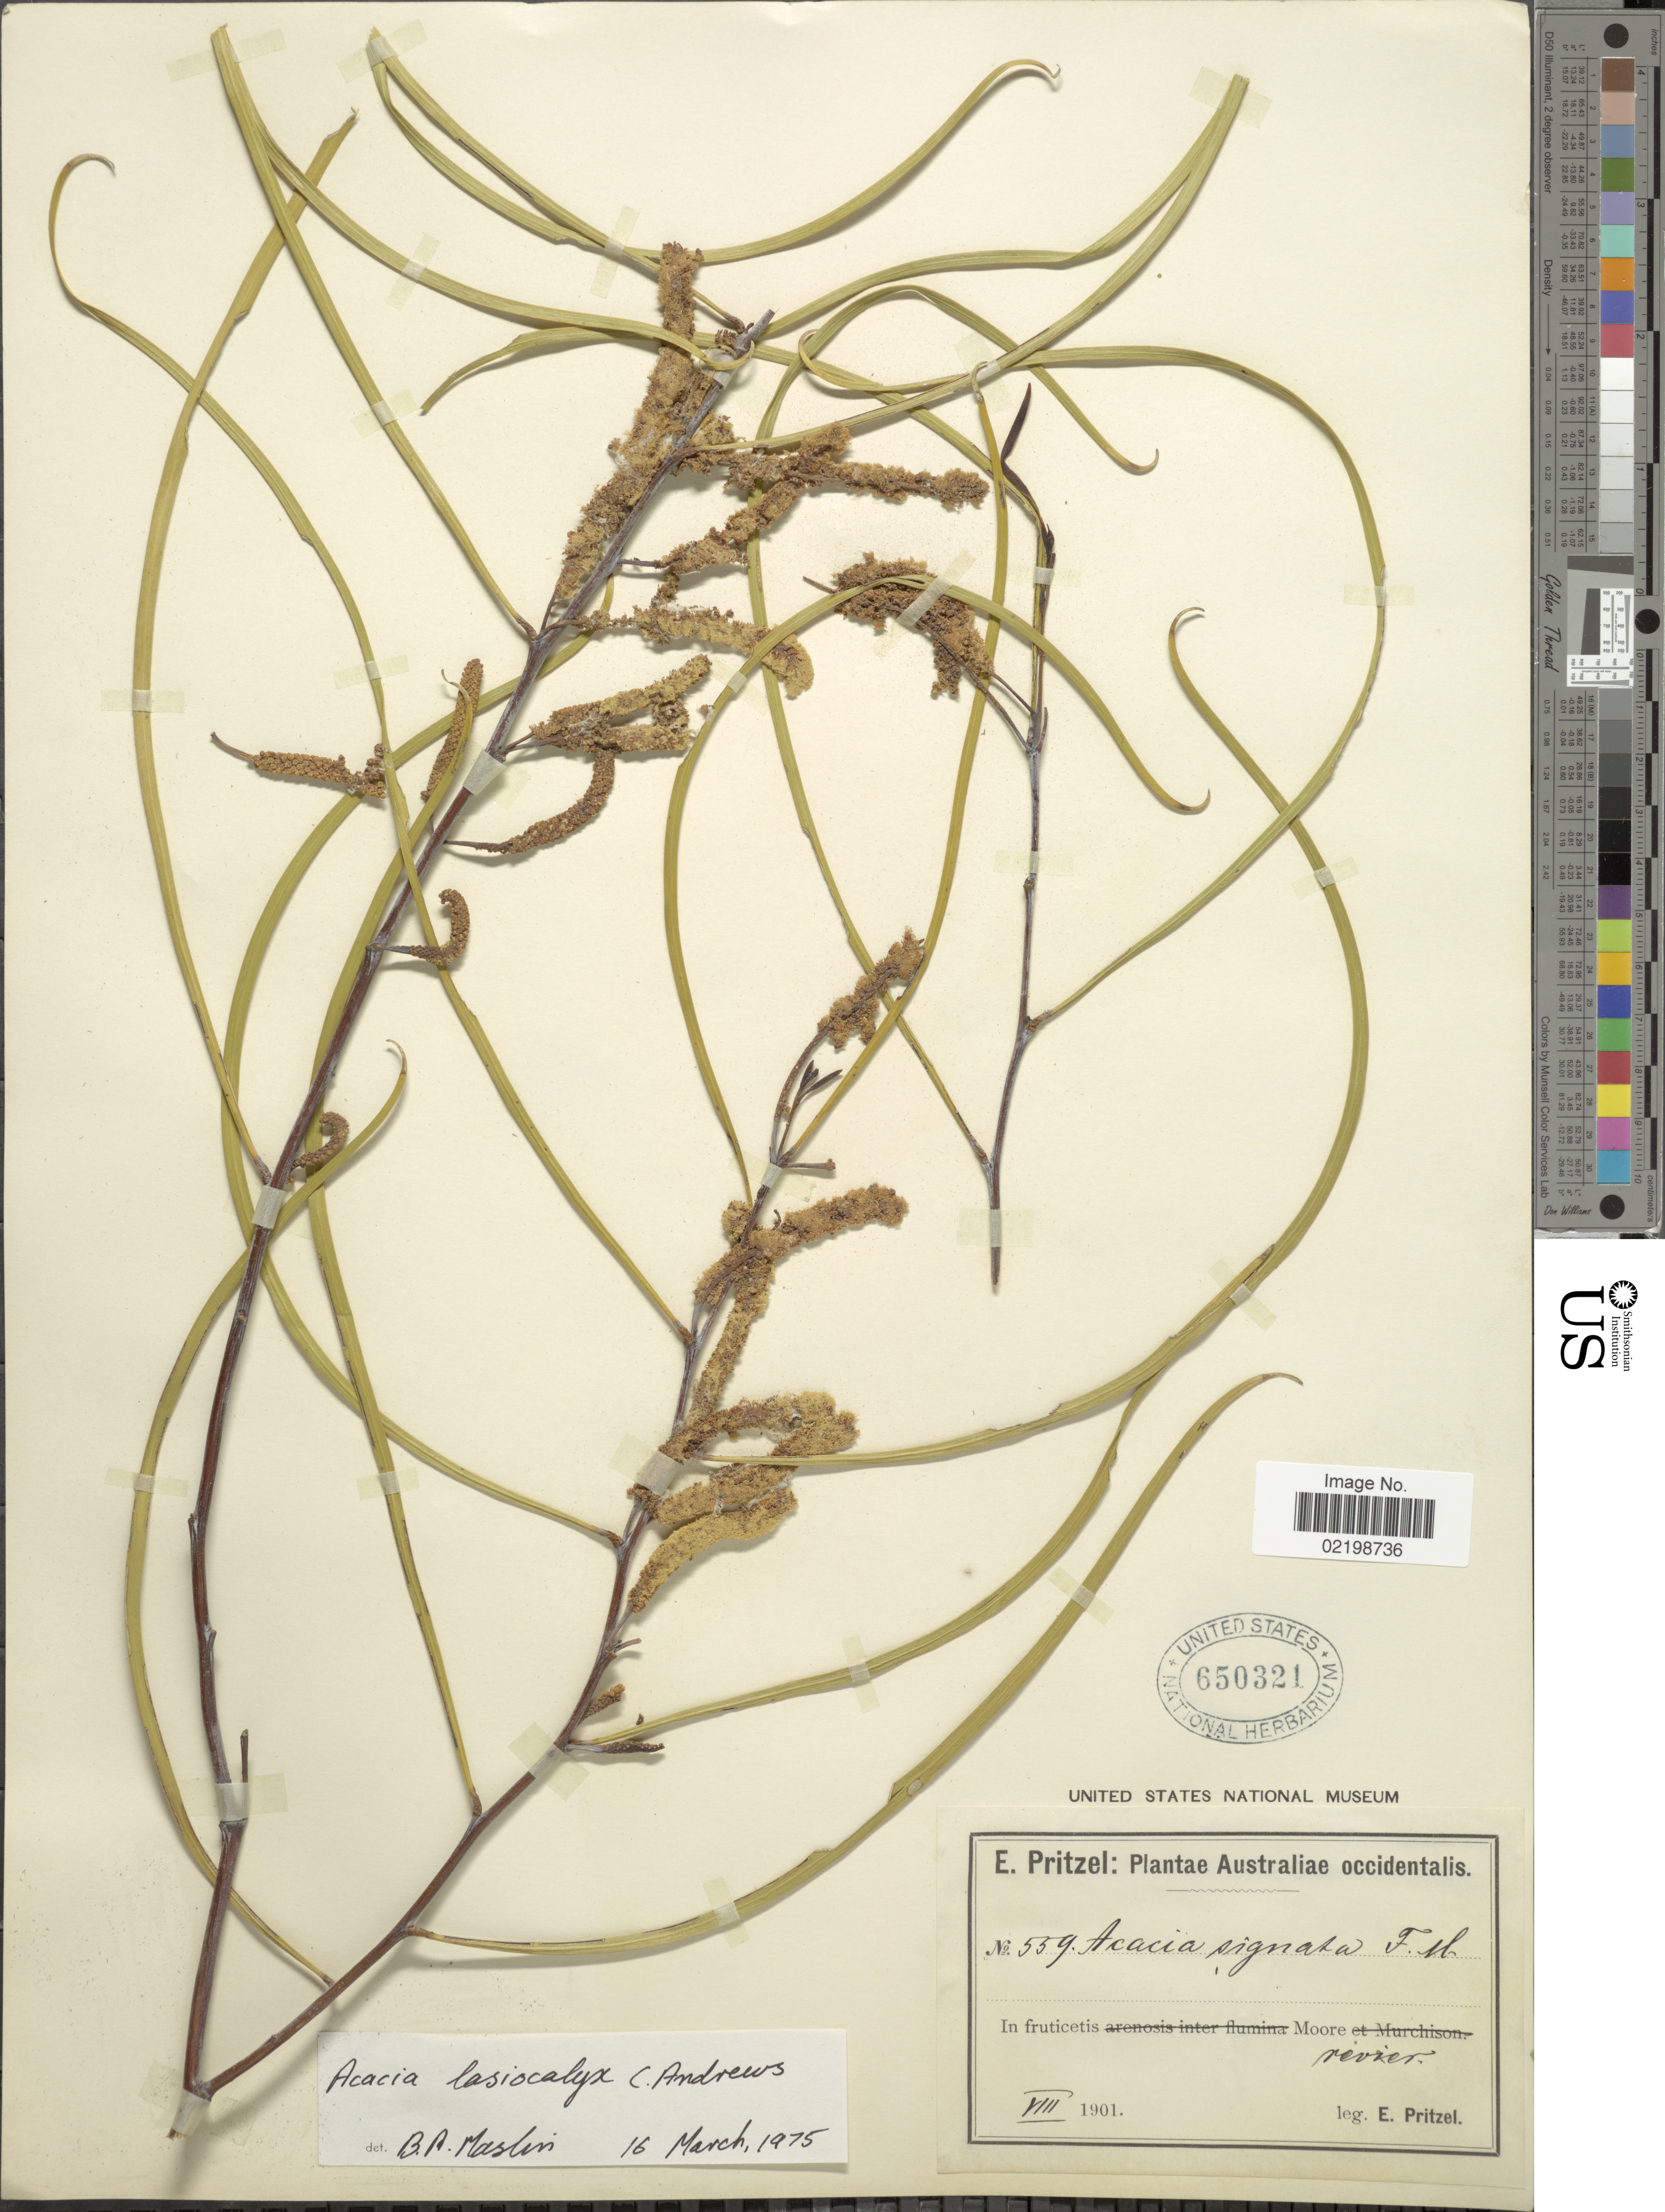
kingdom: Plantae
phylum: Tracheophyta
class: Magnoliopsida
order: Fabales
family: Fabaceae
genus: Acacia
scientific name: Acacia lasiocalyx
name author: C. R. P. Andrews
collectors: E. G. Pritzel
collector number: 559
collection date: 1901-08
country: Australia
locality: Australiae. In fruticetis Moore revier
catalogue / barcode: US 650321